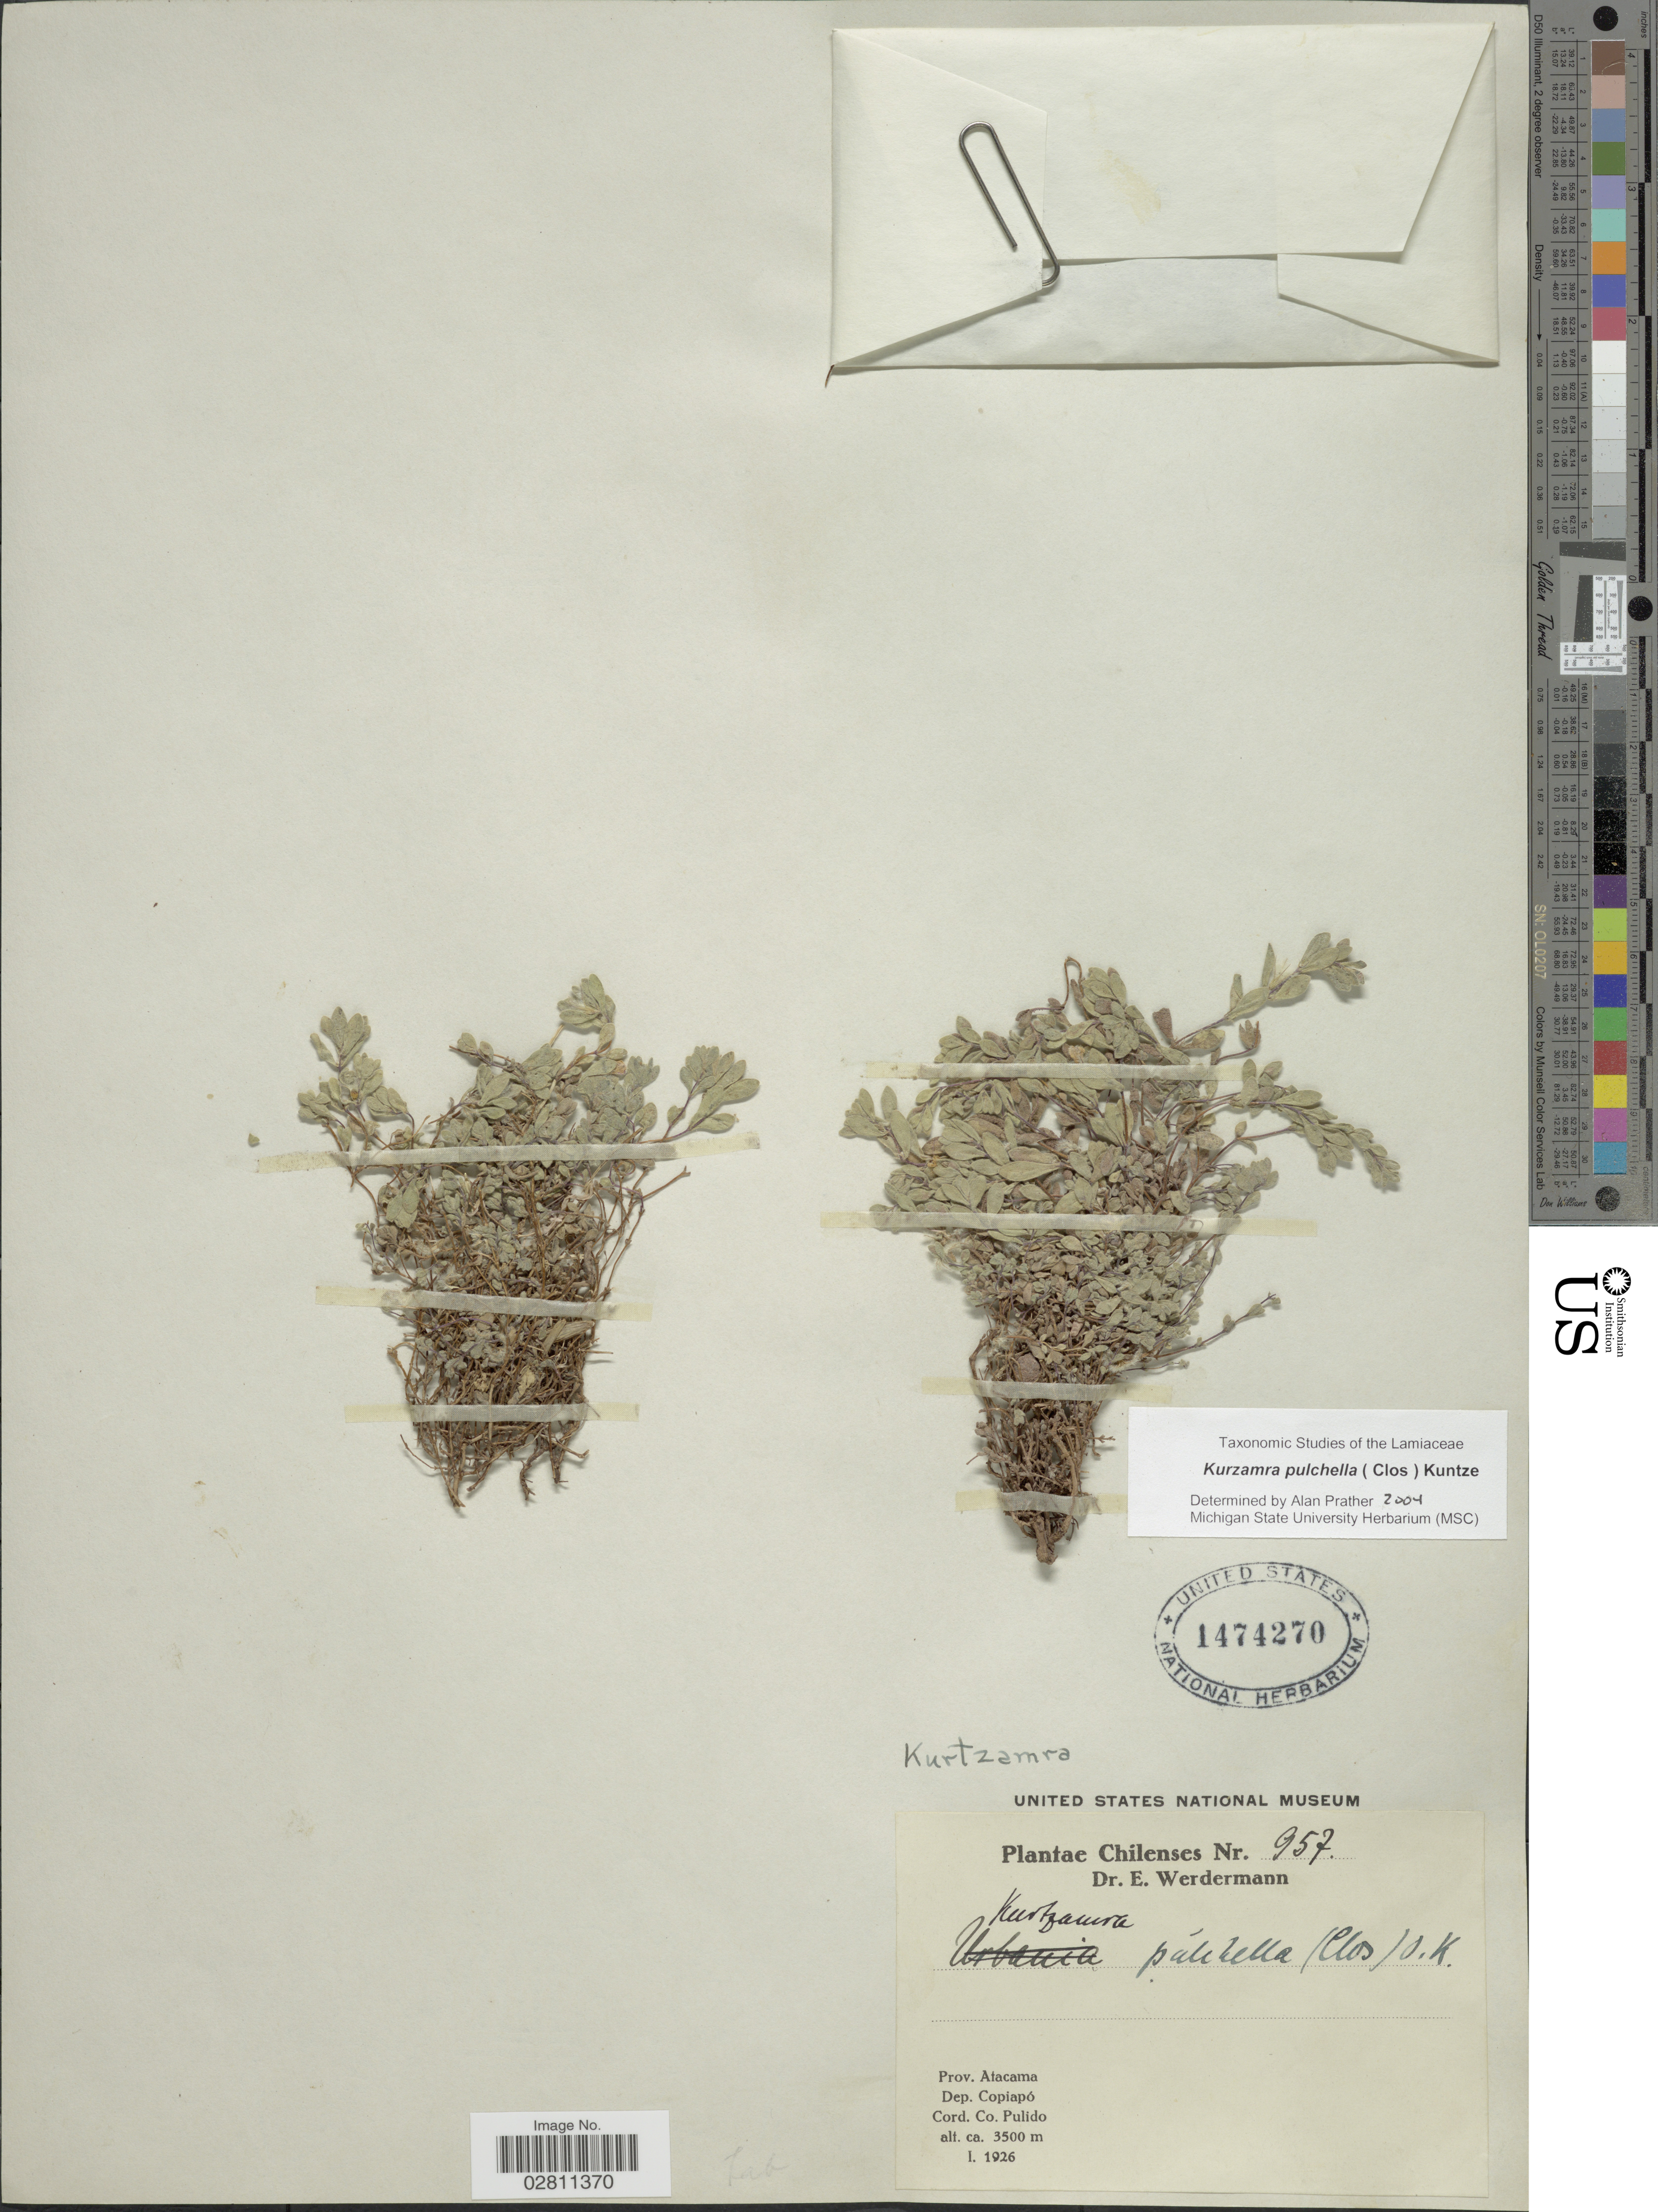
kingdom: Plantae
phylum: Tracheophyta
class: Magnoliopsida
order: Lamiales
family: Lamiaceae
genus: Kurzamra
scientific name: Kurzamra pulchella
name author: (Clos) Kuntze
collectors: E. Werdermann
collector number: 957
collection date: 1926-01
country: Chile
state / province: Atacama (III)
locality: Chilenses. Prov. Atacama. Dep. Copiapó. Cord. Co. Pulido.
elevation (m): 3500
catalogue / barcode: US 1474270